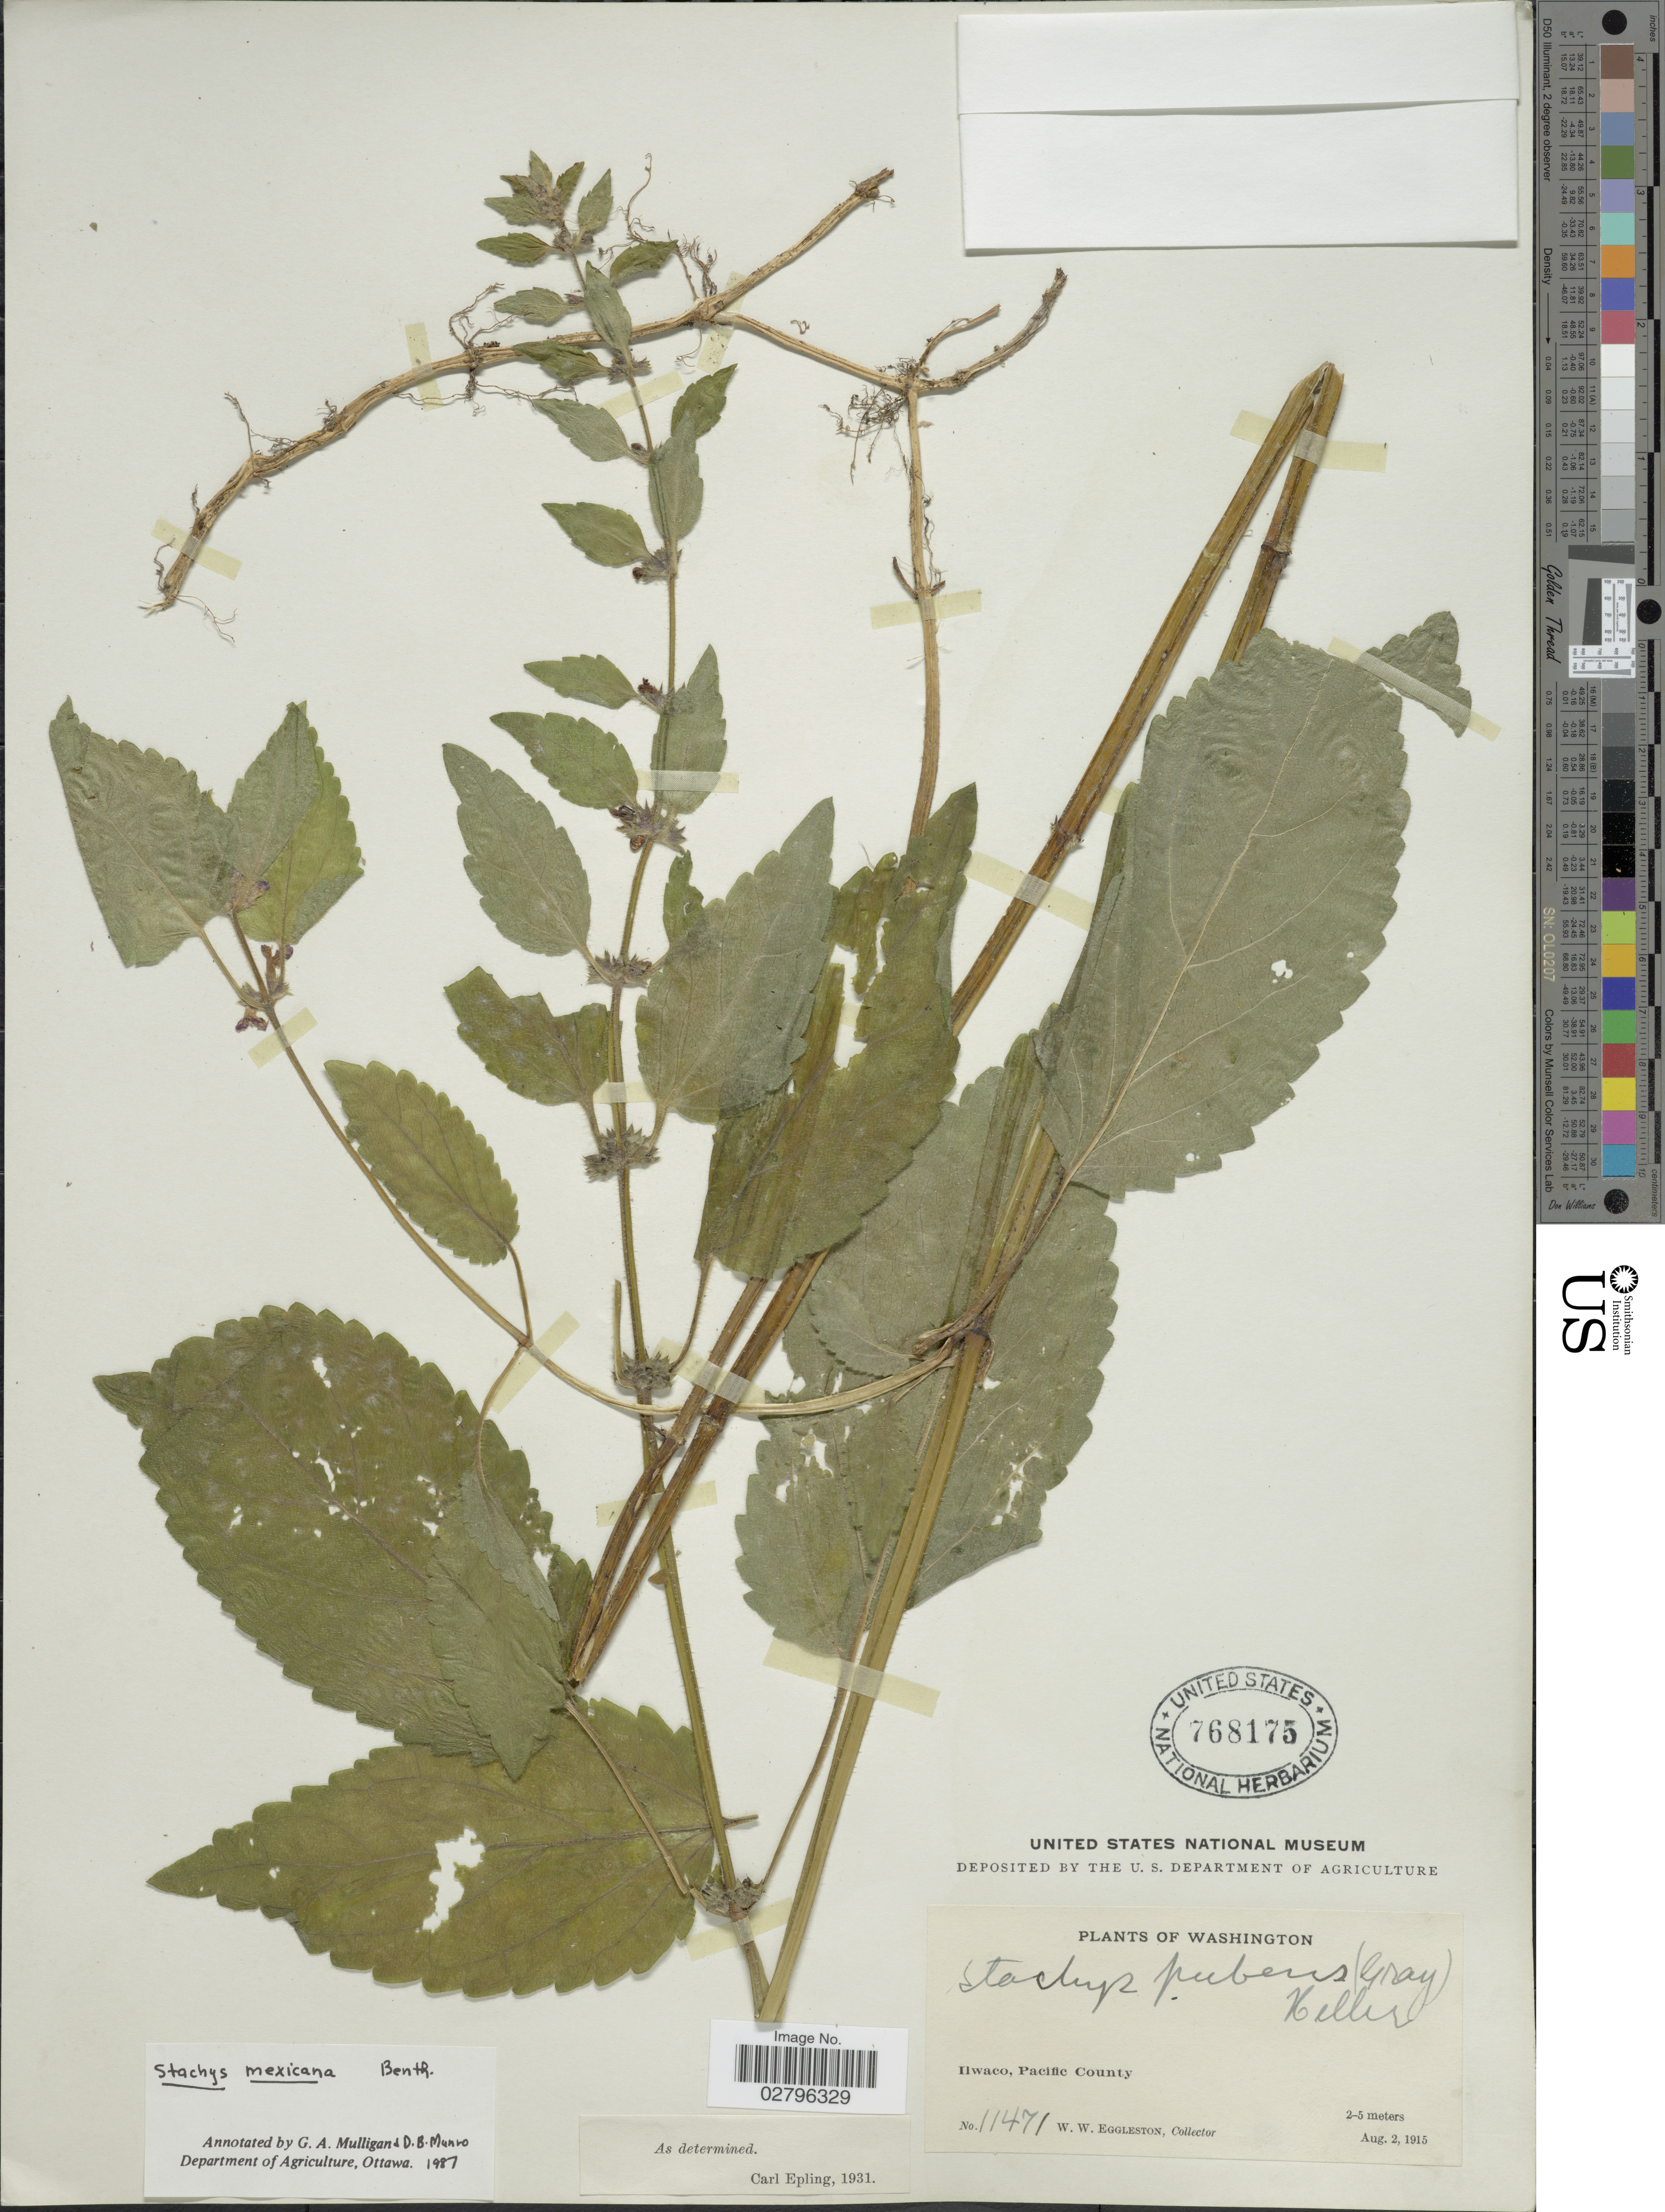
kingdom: Plantae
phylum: Tracheophyta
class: Magnoliopsida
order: Lamiales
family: Lamiaceae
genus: Stachys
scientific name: Stachys mexicana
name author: Benth.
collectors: W. W. Eggleston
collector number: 11471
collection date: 1915-08-02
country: United States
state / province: Washington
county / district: Pacific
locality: Ilwaco, Pacific County.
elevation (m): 2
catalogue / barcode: US 768175